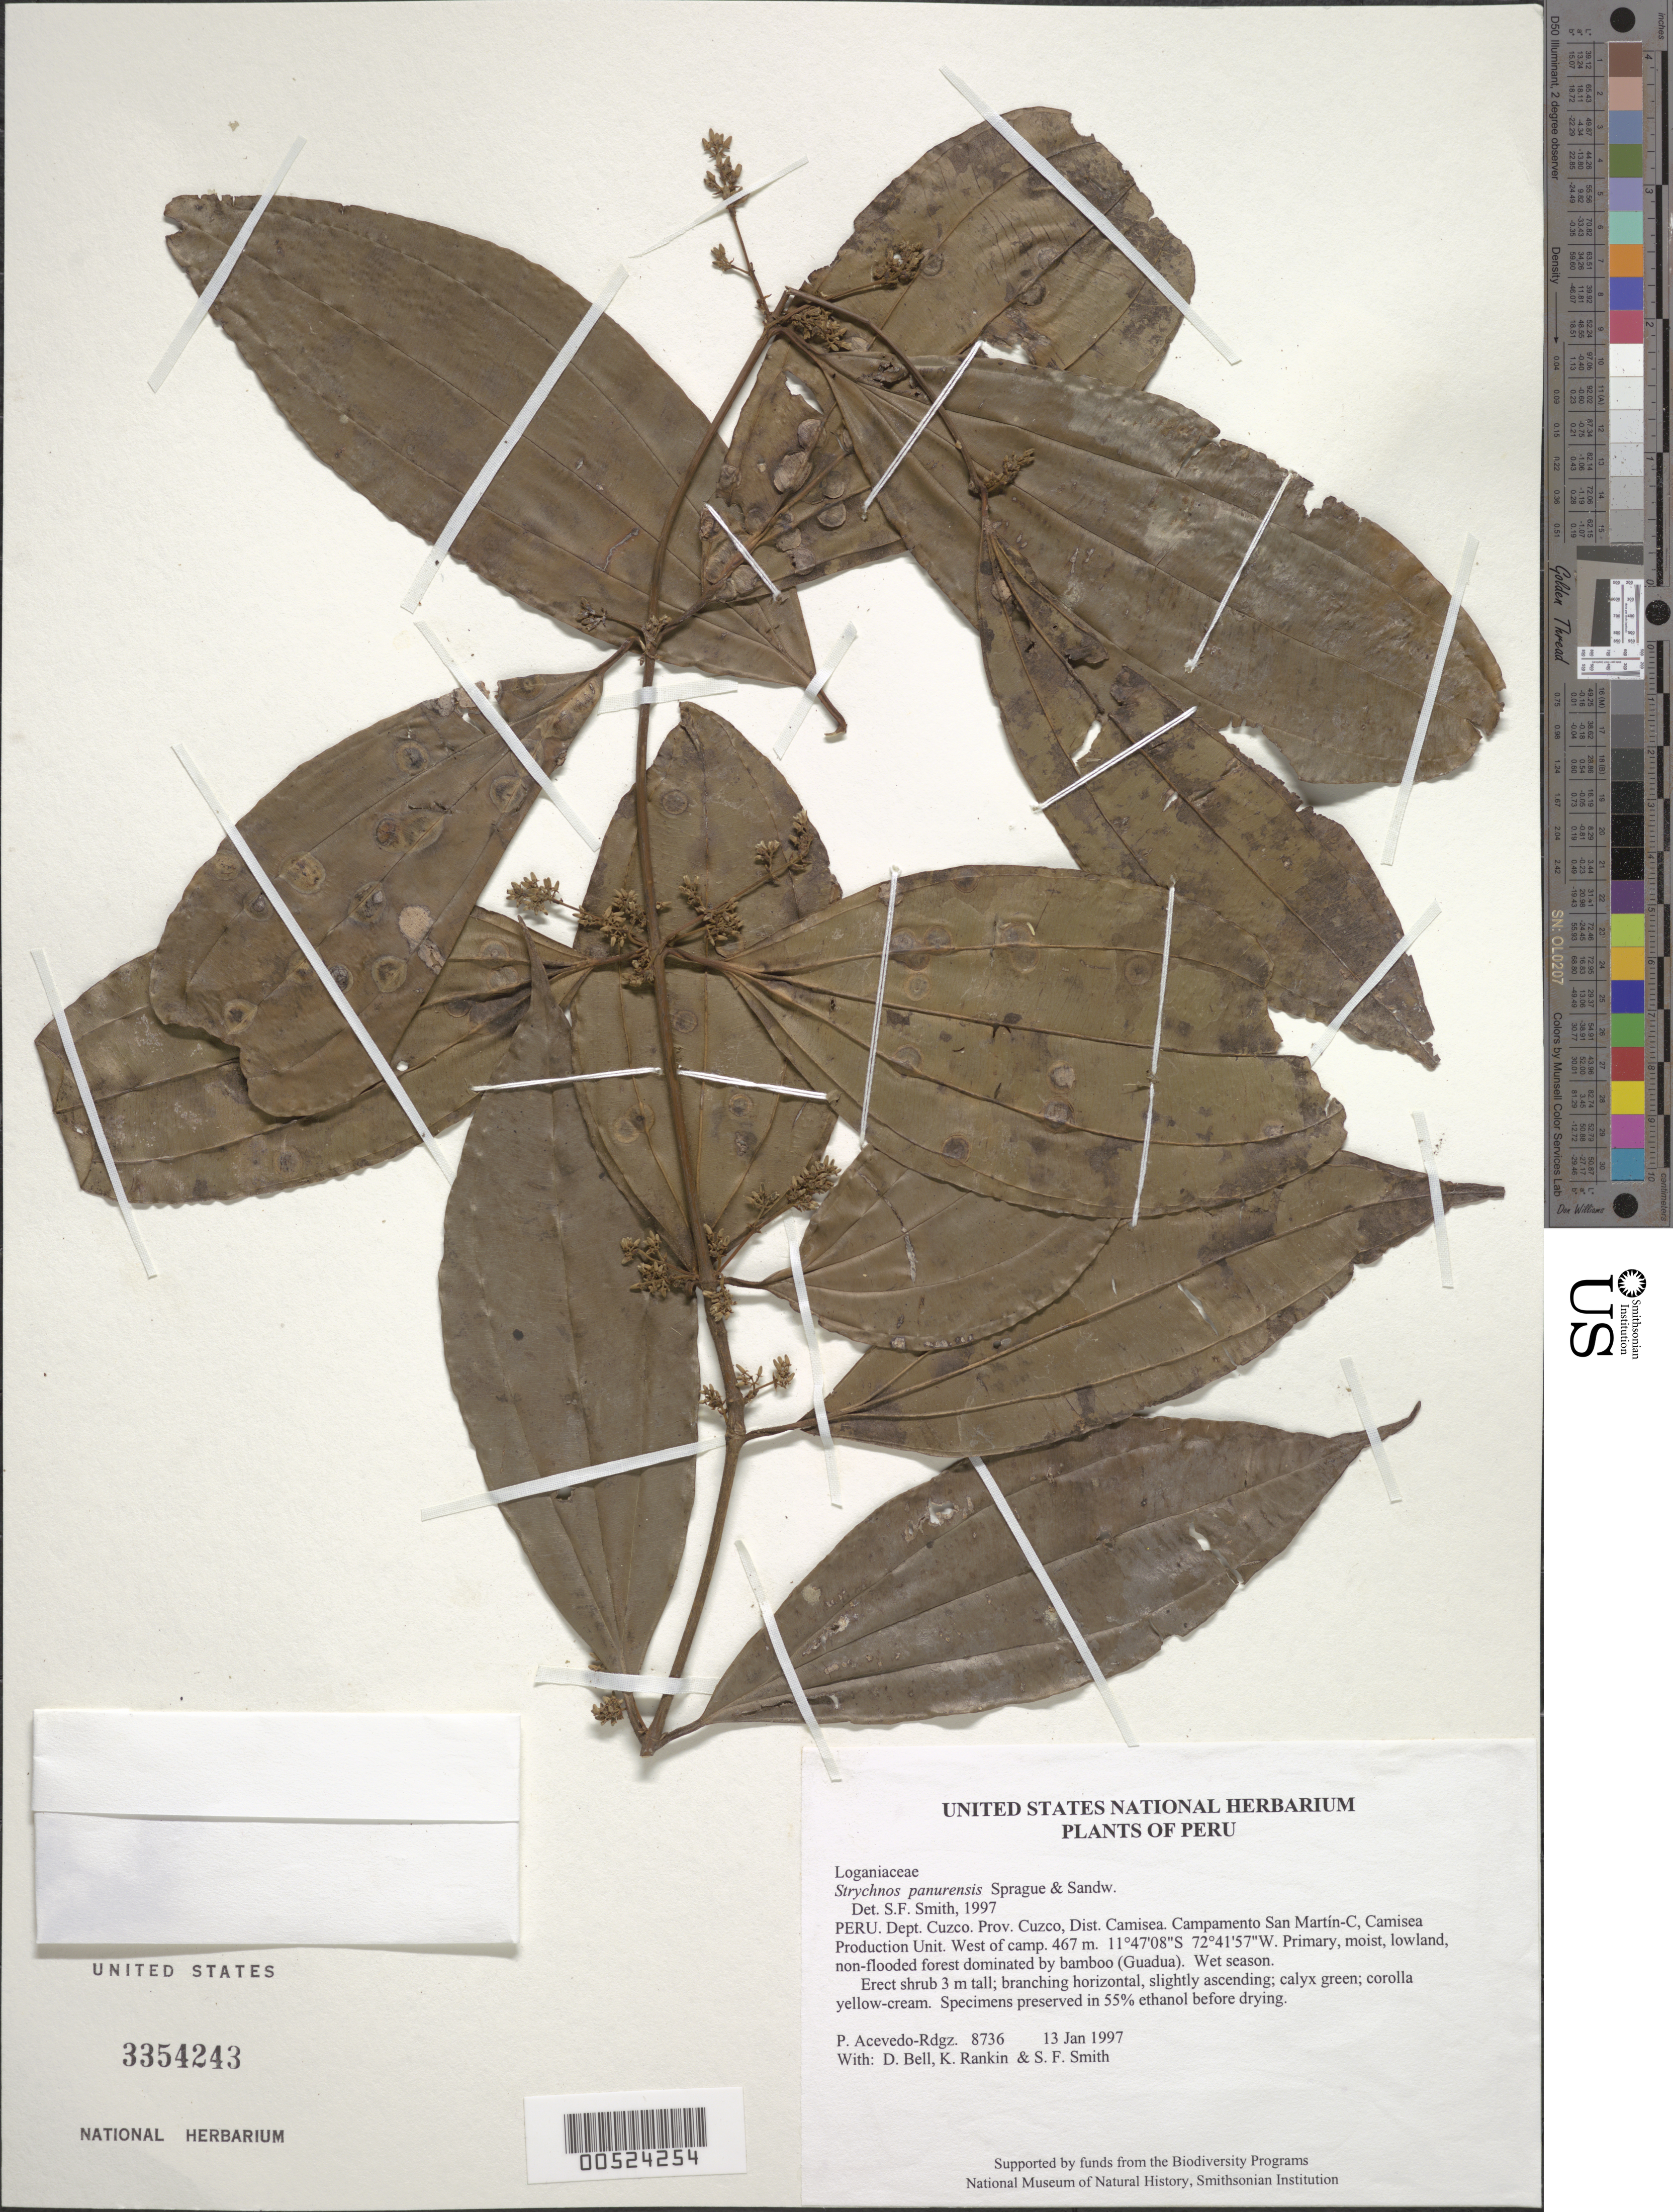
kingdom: Plantae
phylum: Tracheophyta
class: Magnoliopsida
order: Gentianales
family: Loganiaceae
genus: Strychnos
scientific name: Strychnos panurensis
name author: Sprague & Sandwith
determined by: Smith, Stephen F., (US), NMNH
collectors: P. Acevedo-Rodr., D. A. Bell, K. B. Rankin & S.F. Smith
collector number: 8736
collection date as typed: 13 Jan 1997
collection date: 1997-01-13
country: Peru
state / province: Cusco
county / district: Cusco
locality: Districto Camisea, Campamento San Martín-C, Camisea Production Unit. West of camp.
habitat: Primary, moist, lowland, non-flooded forest dominated by bamboo (Guadua). Wet season.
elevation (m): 467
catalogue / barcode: US 3354243